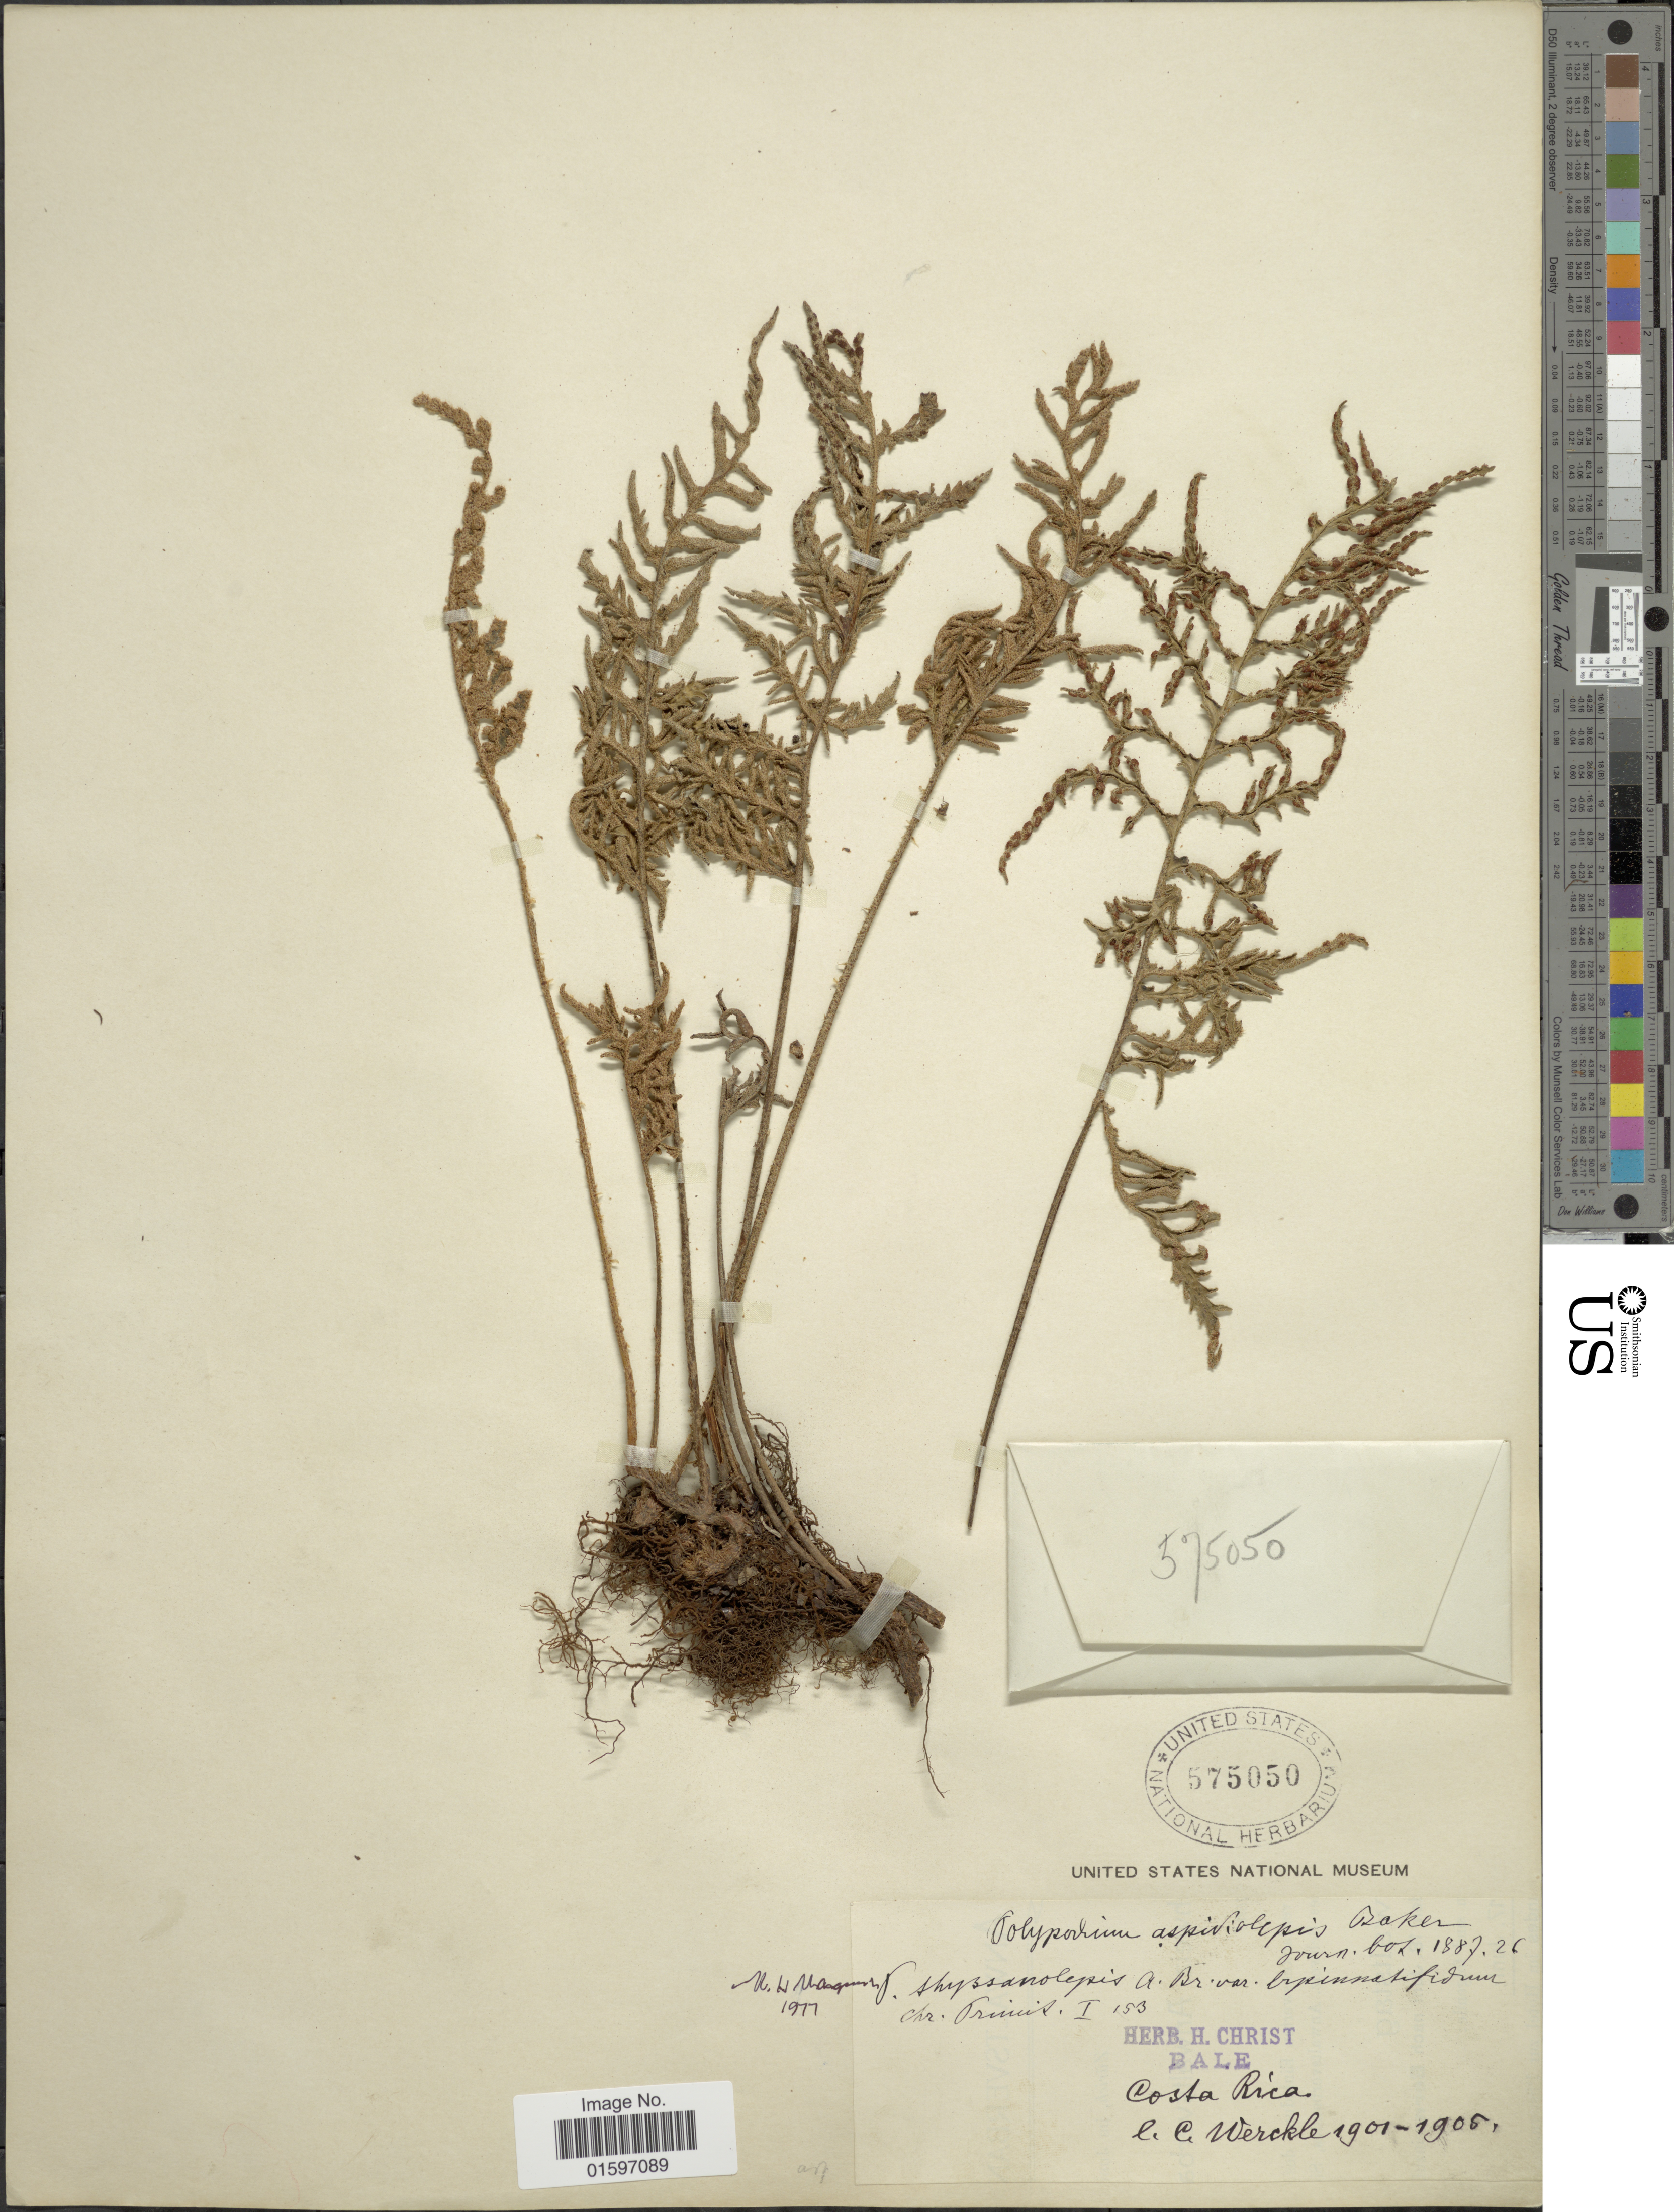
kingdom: Plantae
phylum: Tracheophyta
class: Polypodiopsida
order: Polypodiales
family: Polypodiaceae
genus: Pleopeltis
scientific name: Pleopeltis x aspidiolepis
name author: (Baker) A.R. Sm.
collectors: C. C Wercklé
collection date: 1901/1905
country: Costa Rica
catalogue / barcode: US 575050